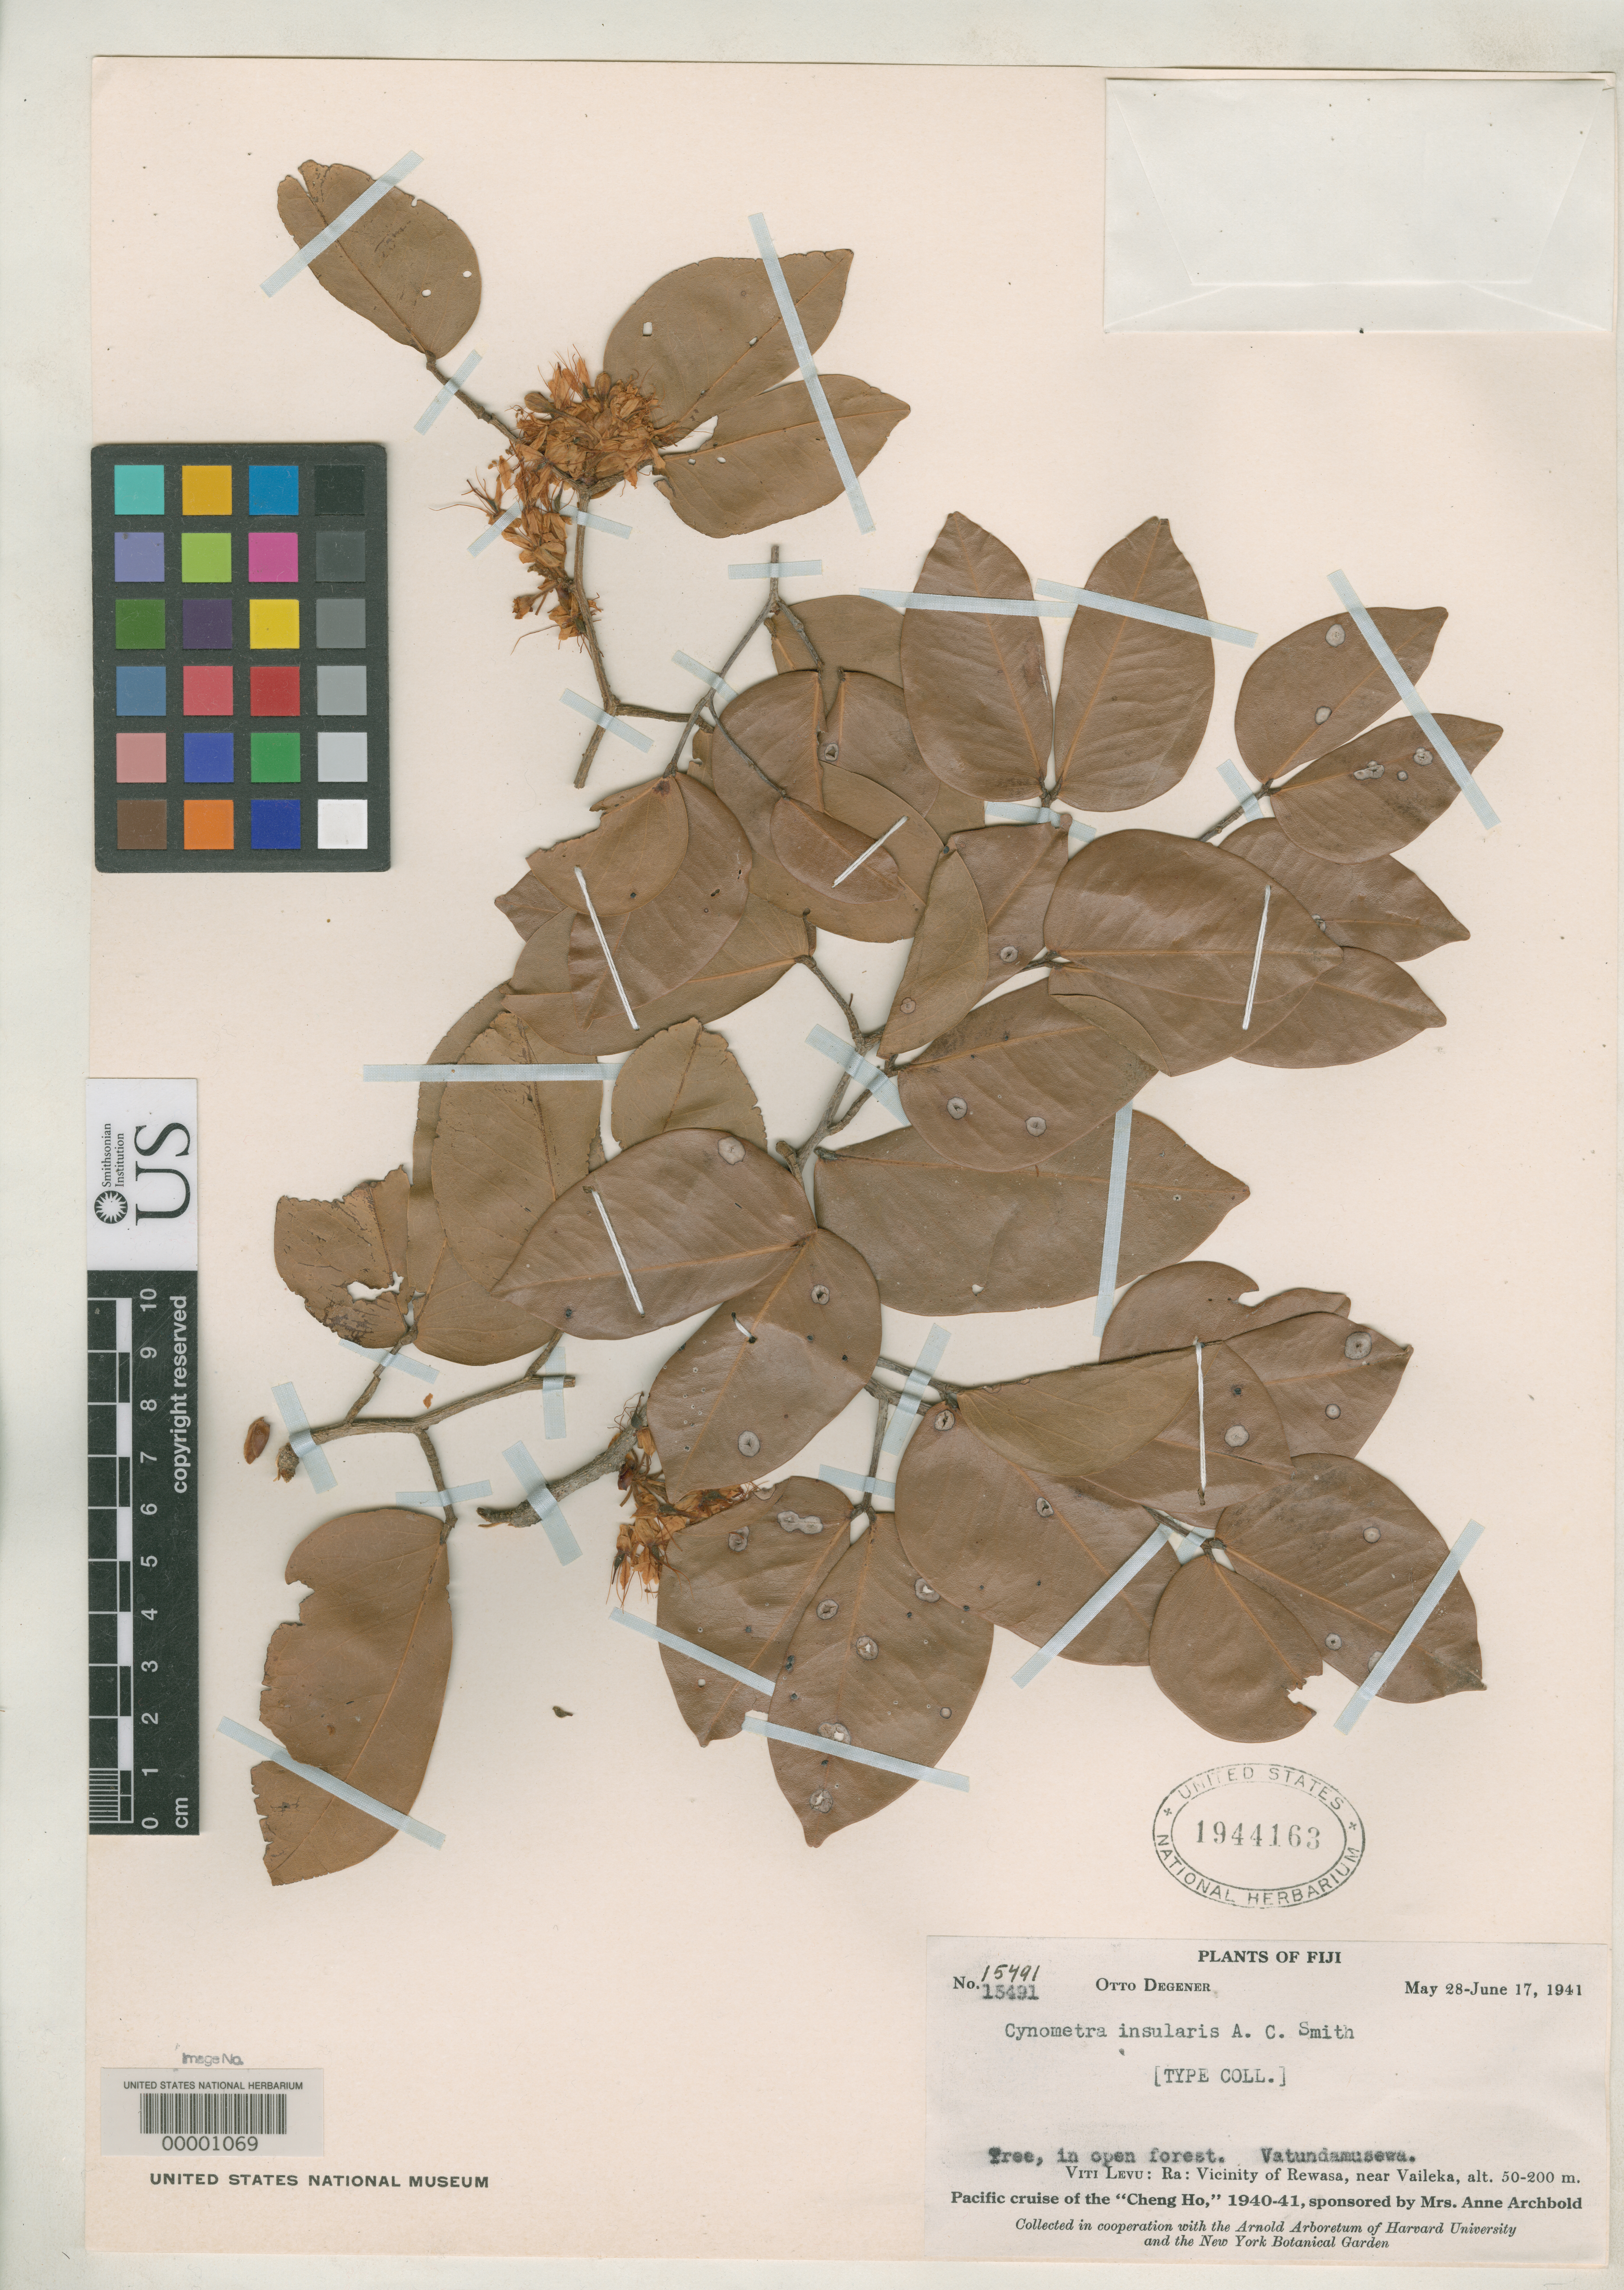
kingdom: Plantae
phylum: Tracheophyta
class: Magnoliopsida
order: Fabales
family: Fabaceae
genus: Cynometra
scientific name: Cynometra insularis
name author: A.C. Sm.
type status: Isotype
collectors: O. Degener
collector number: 15491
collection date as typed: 1941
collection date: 1941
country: Fiji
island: Viti Levu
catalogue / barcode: US 1944163